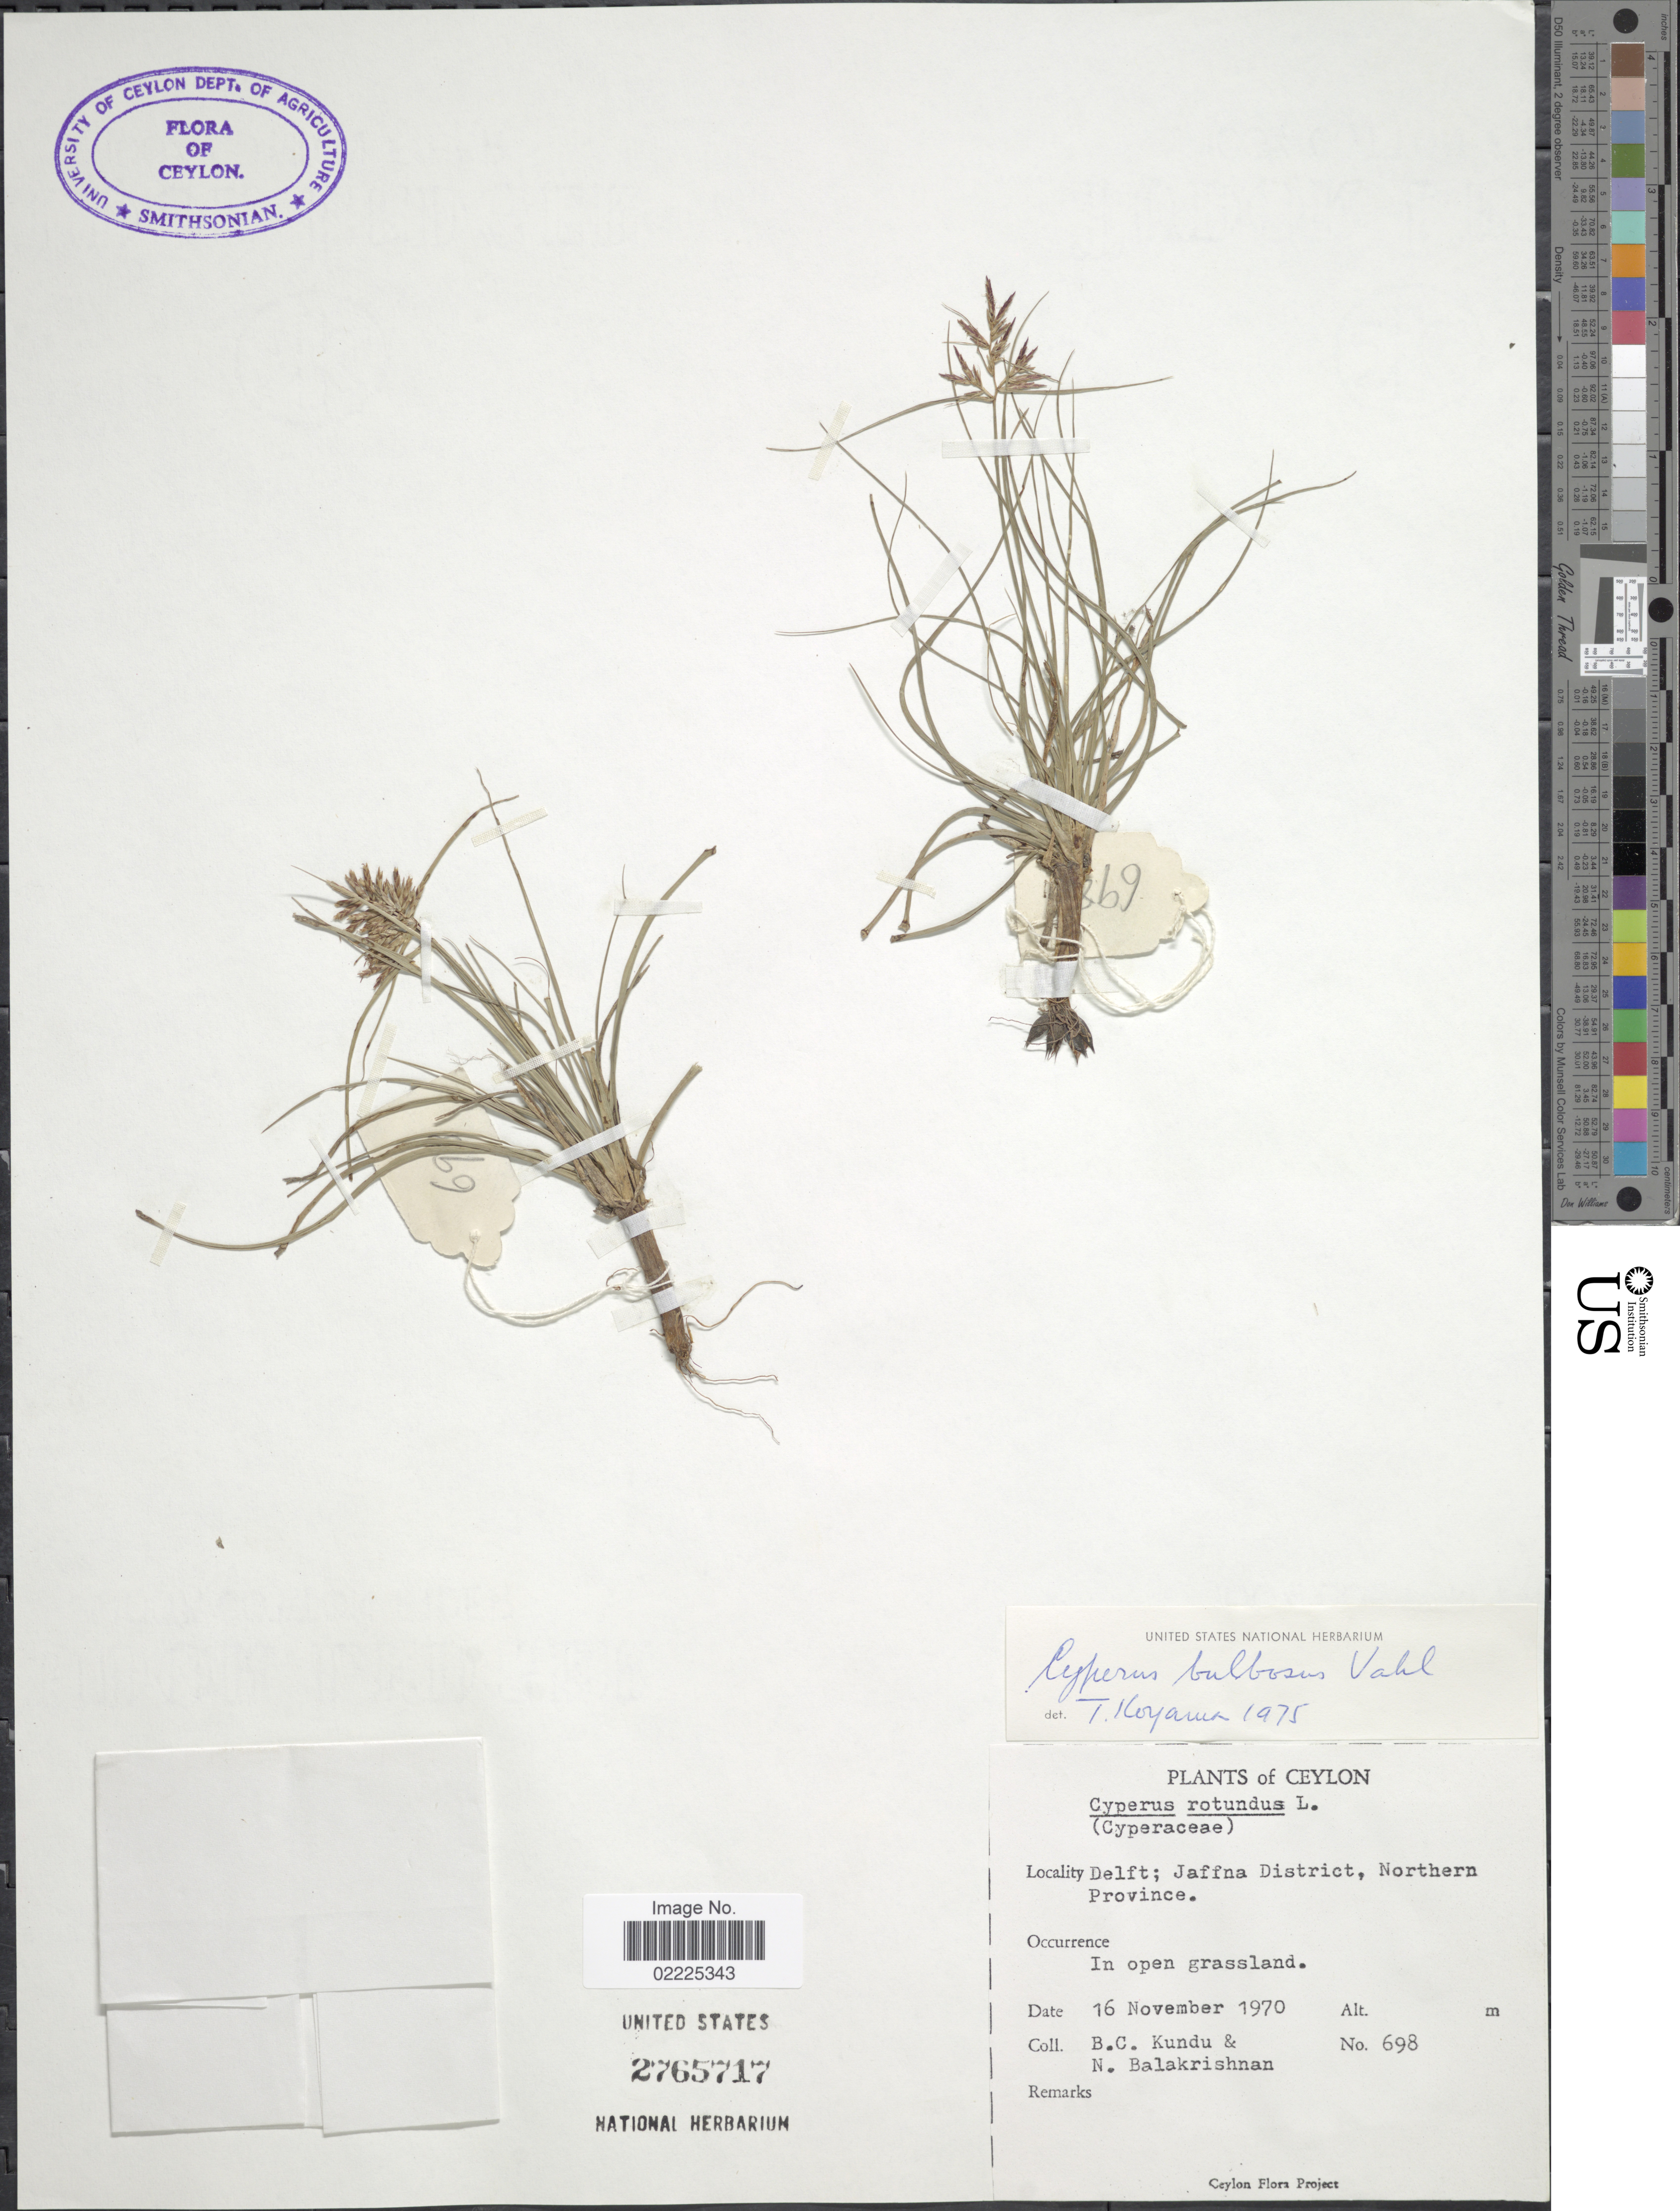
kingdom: Plantae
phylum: Tracheophyta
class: Liliopsida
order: Poales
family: Cyperaceae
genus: Cyperus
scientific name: Cyperus bulbosus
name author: Vahl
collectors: B. C. Kundu & N. Balakrishnan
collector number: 698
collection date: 1970-11-16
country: Sri Lanka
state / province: Northern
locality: Ceylon, Delft; Jaffna District, In open grassland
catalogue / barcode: US 2765717